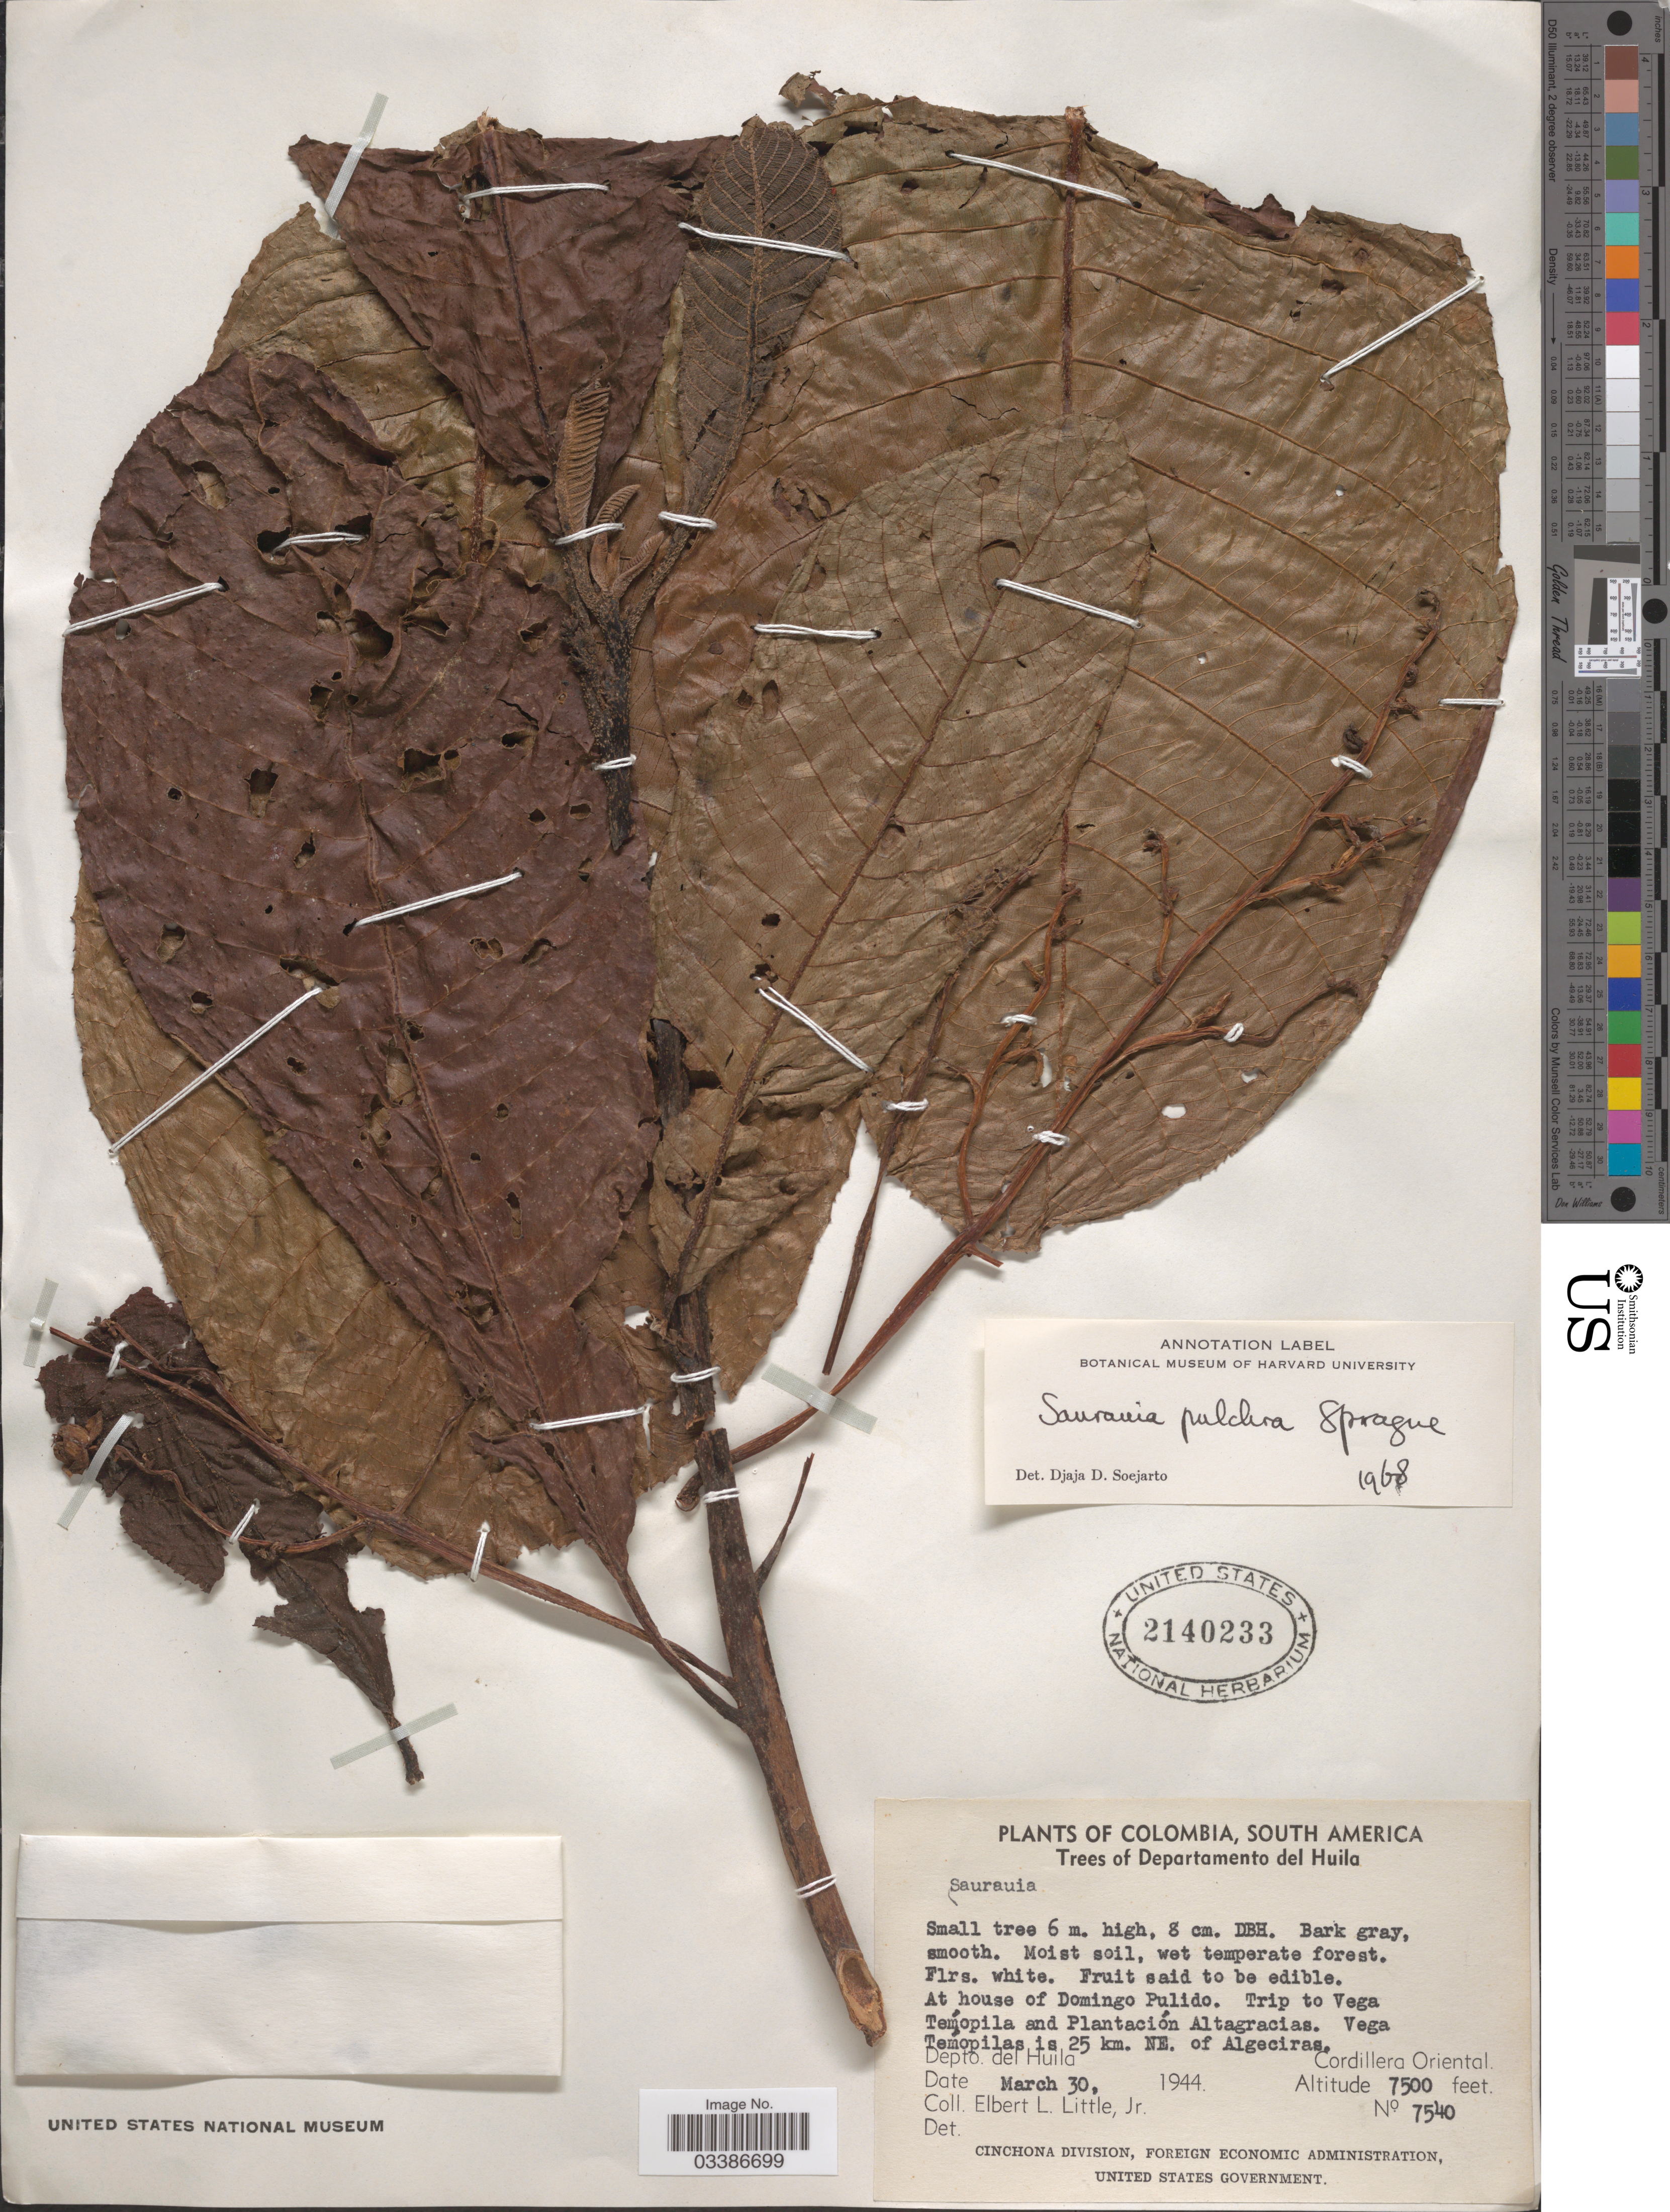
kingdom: Plantae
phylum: Tracheophyta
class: Magnoliopsida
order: Ericales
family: Actinidiaceae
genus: Saurauia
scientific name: Saurauia pulchra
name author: Sprague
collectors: E. L. Little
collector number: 7540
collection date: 1944-03-30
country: Colombia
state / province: Huila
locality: At house of Domingo Pulido. Trip to Vega Témopila and Plantación Altagracias. Vega Témopilas is 25 km. NE. of Algeciras. Depto. del Huila. Cordillera Oriental.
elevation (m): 2286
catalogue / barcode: US 2140233